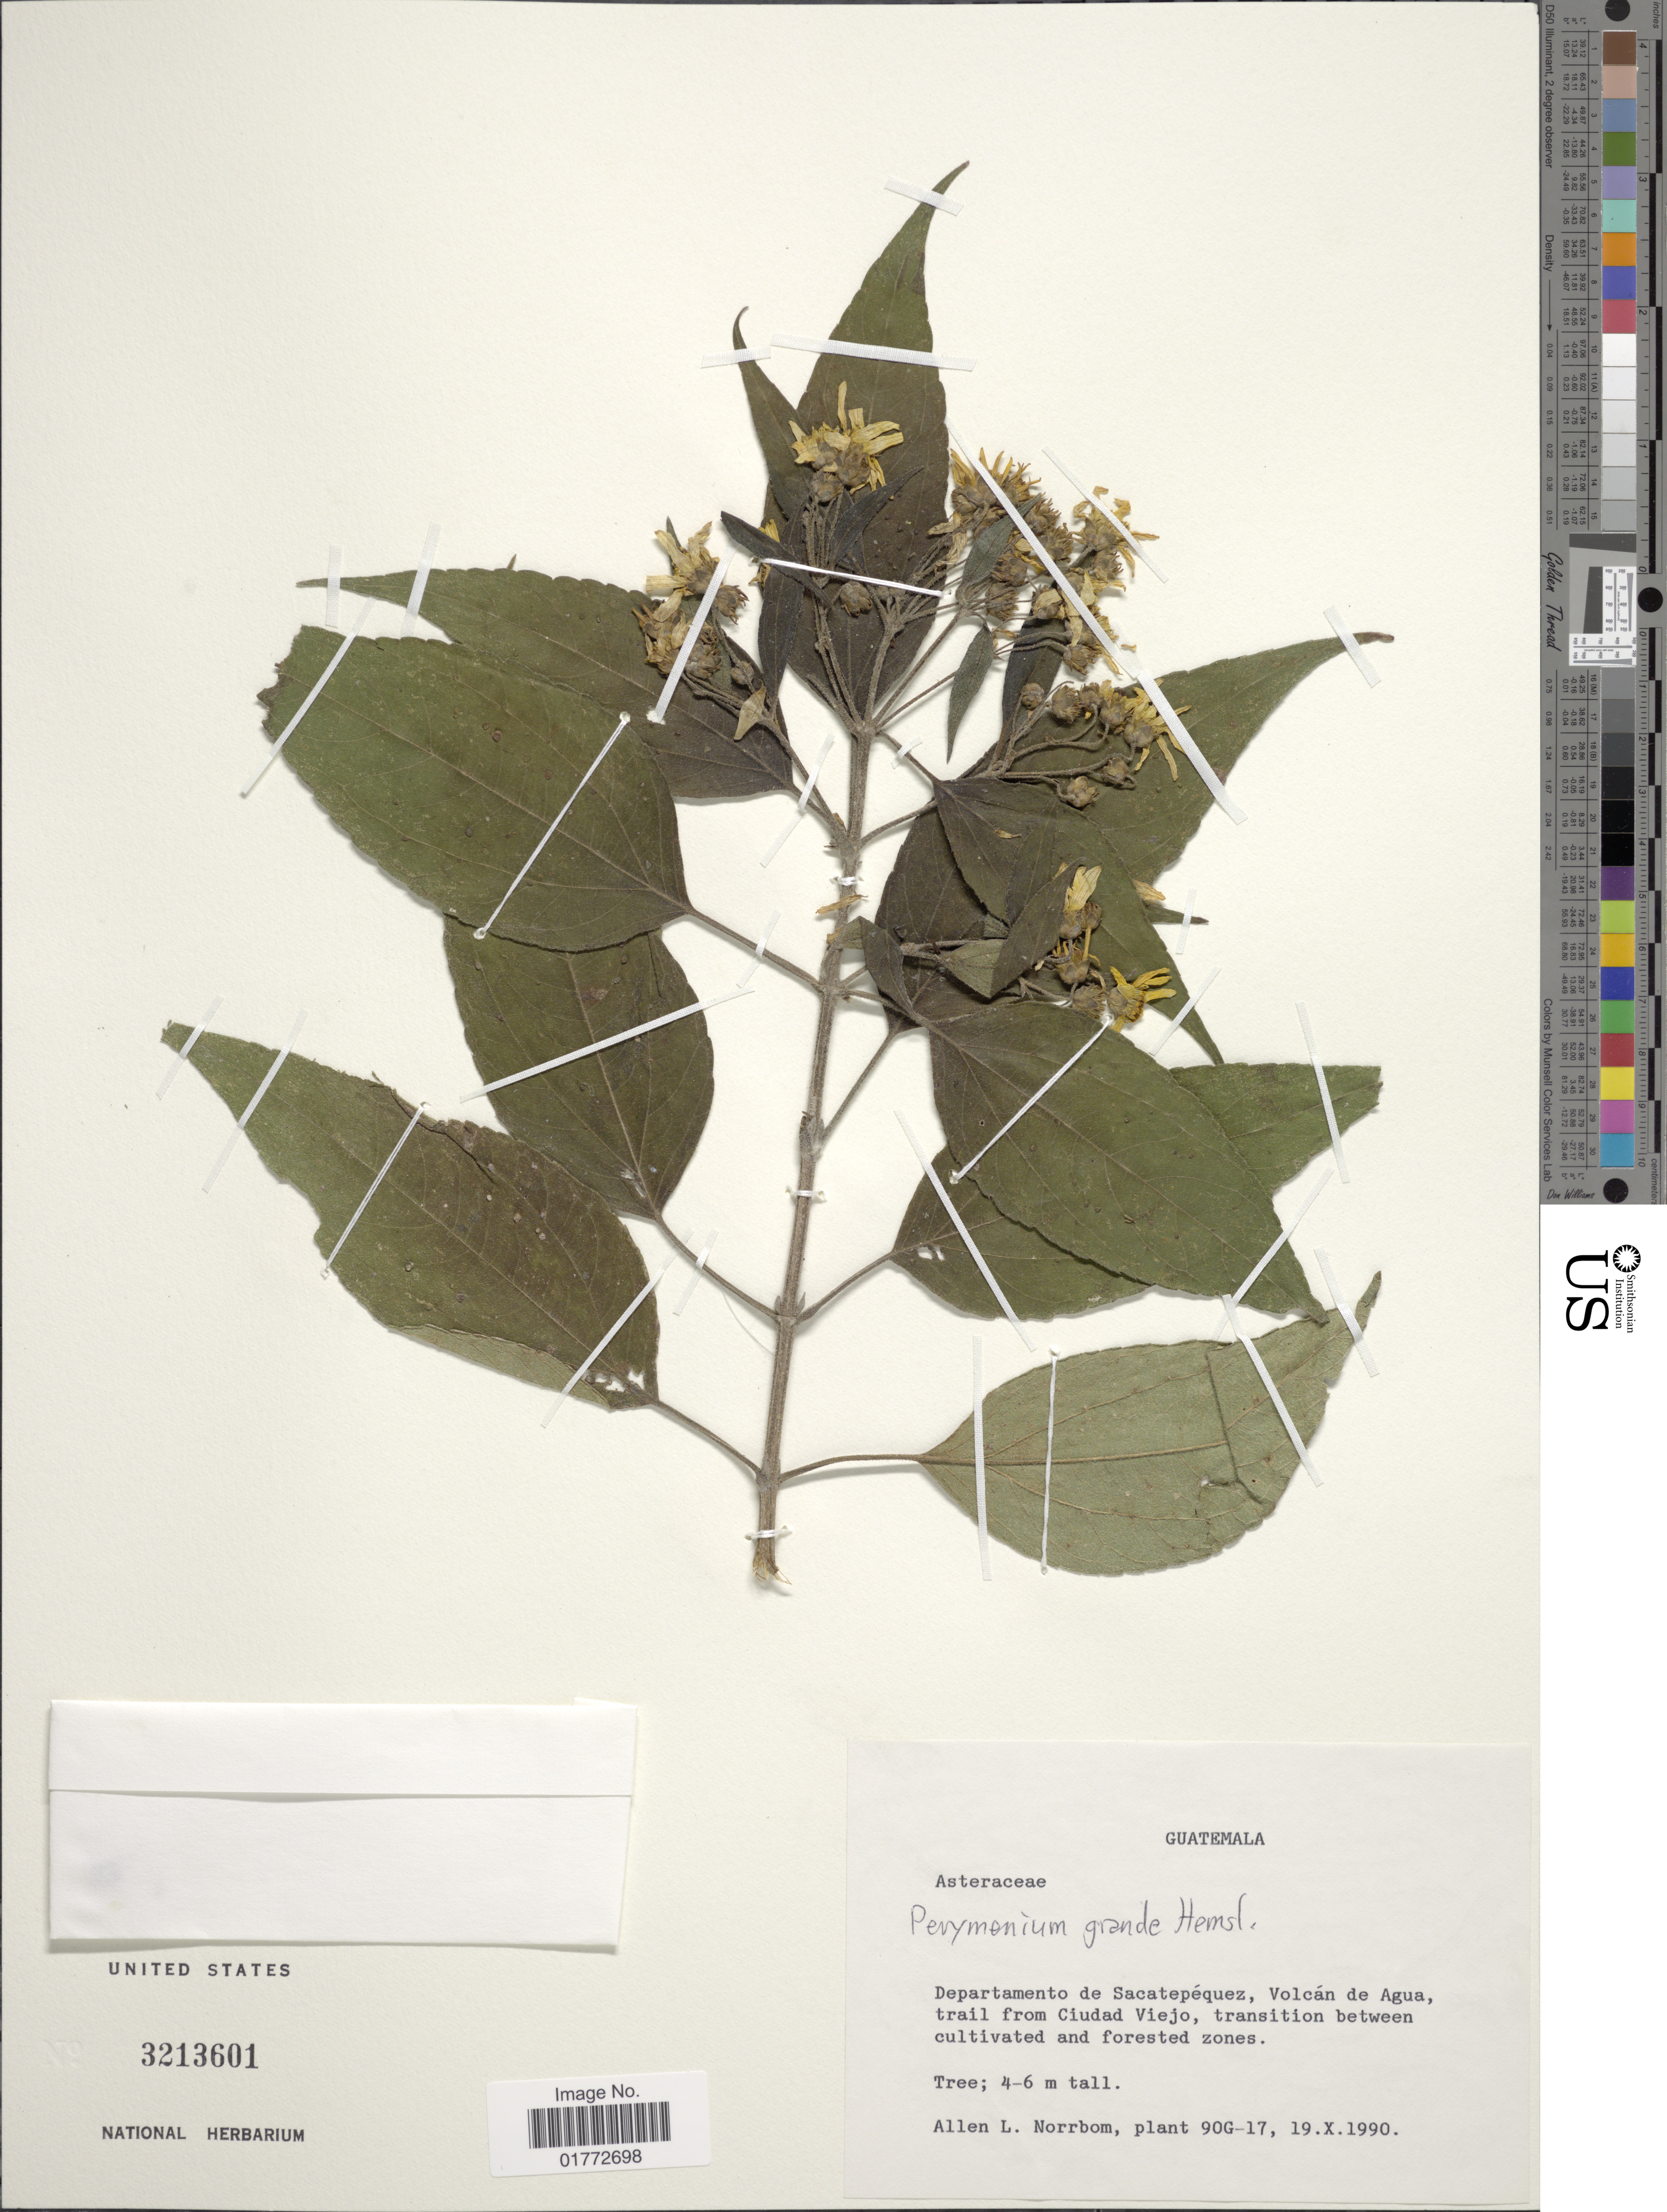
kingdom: Plantae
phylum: Tracheophyta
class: Magnoliopsida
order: Asterales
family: Asteraceae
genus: Perymenium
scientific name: Perymenium grande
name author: Hemsl.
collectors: A. L. Norrbom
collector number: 90G-17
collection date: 1990-10-19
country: Guatemala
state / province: Sacatepéquez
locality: Volcan de Agua trail from Ciudad Viejo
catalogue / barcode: US 3213601